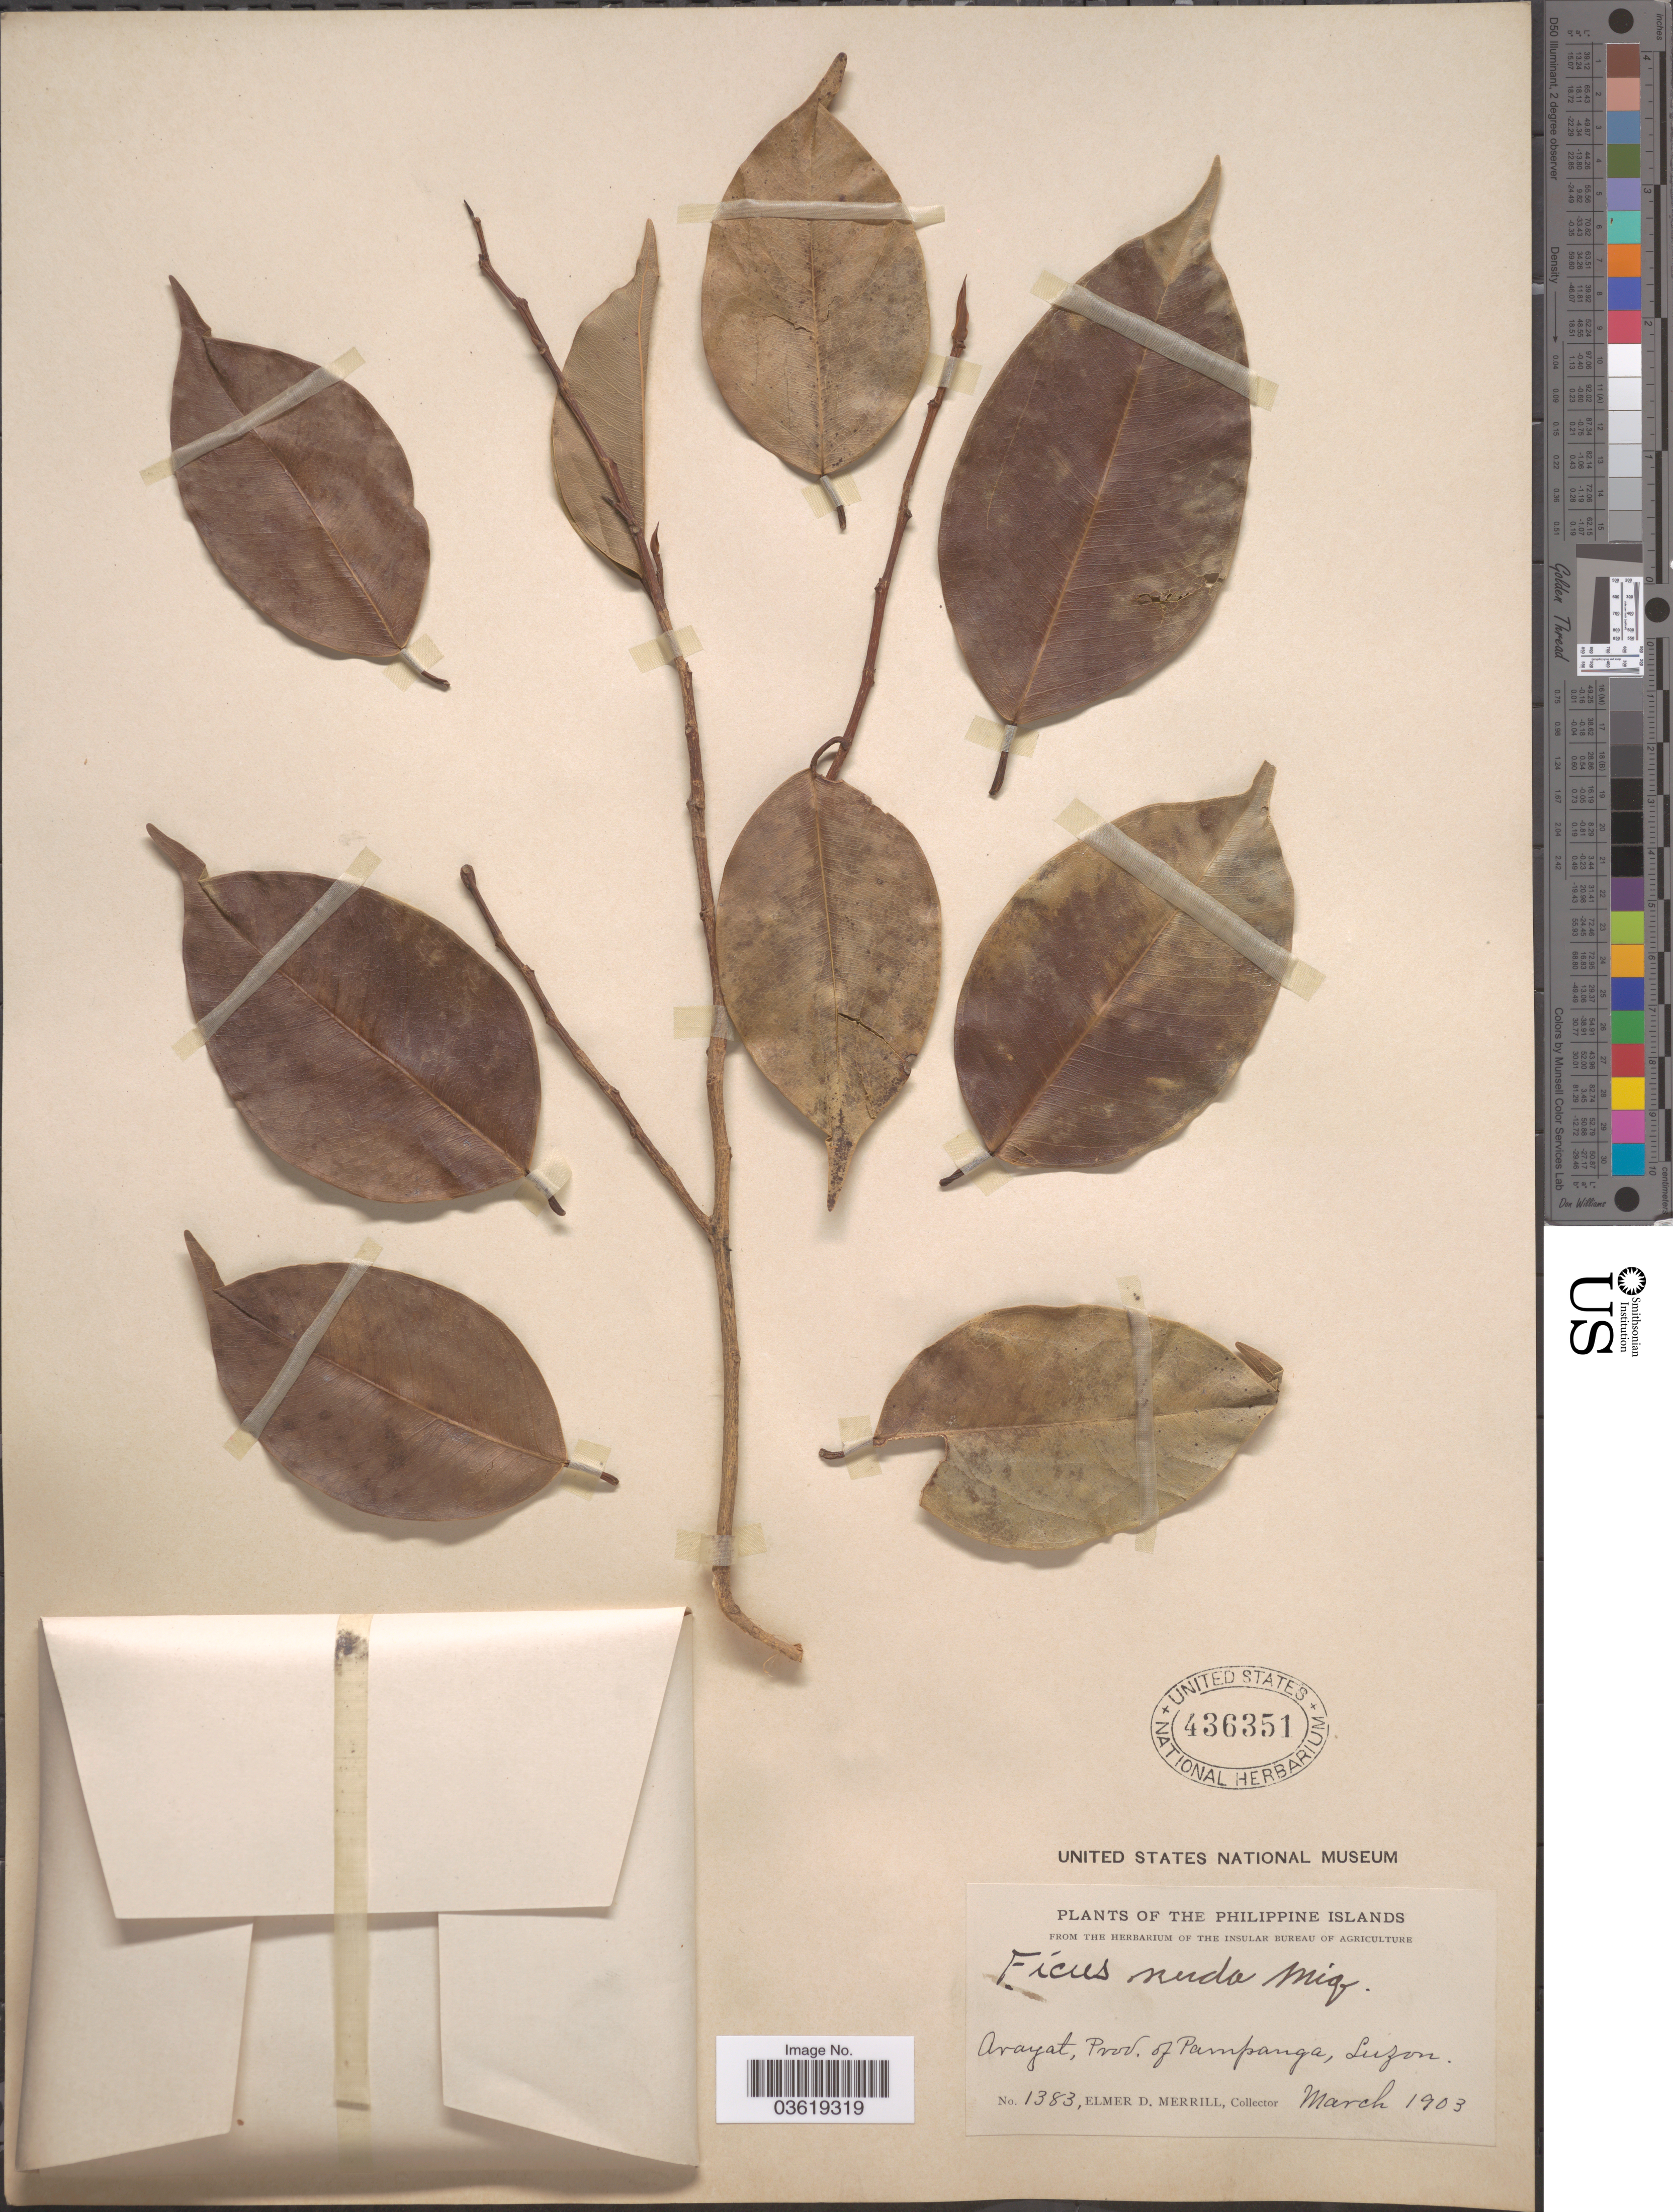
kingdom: Plantae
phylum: Tracheophyta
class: Magnoliopsida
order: Rosales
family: Moraceae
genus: Ficus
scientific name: Ficus nuda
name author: (Miq.) Miq.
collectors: E. D. Merrill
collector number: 1383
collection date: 1903-03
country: Philippines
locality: The Philippine Islands. Arayat, Prov. of Pampanga, Luzon.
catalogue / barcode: US 436351